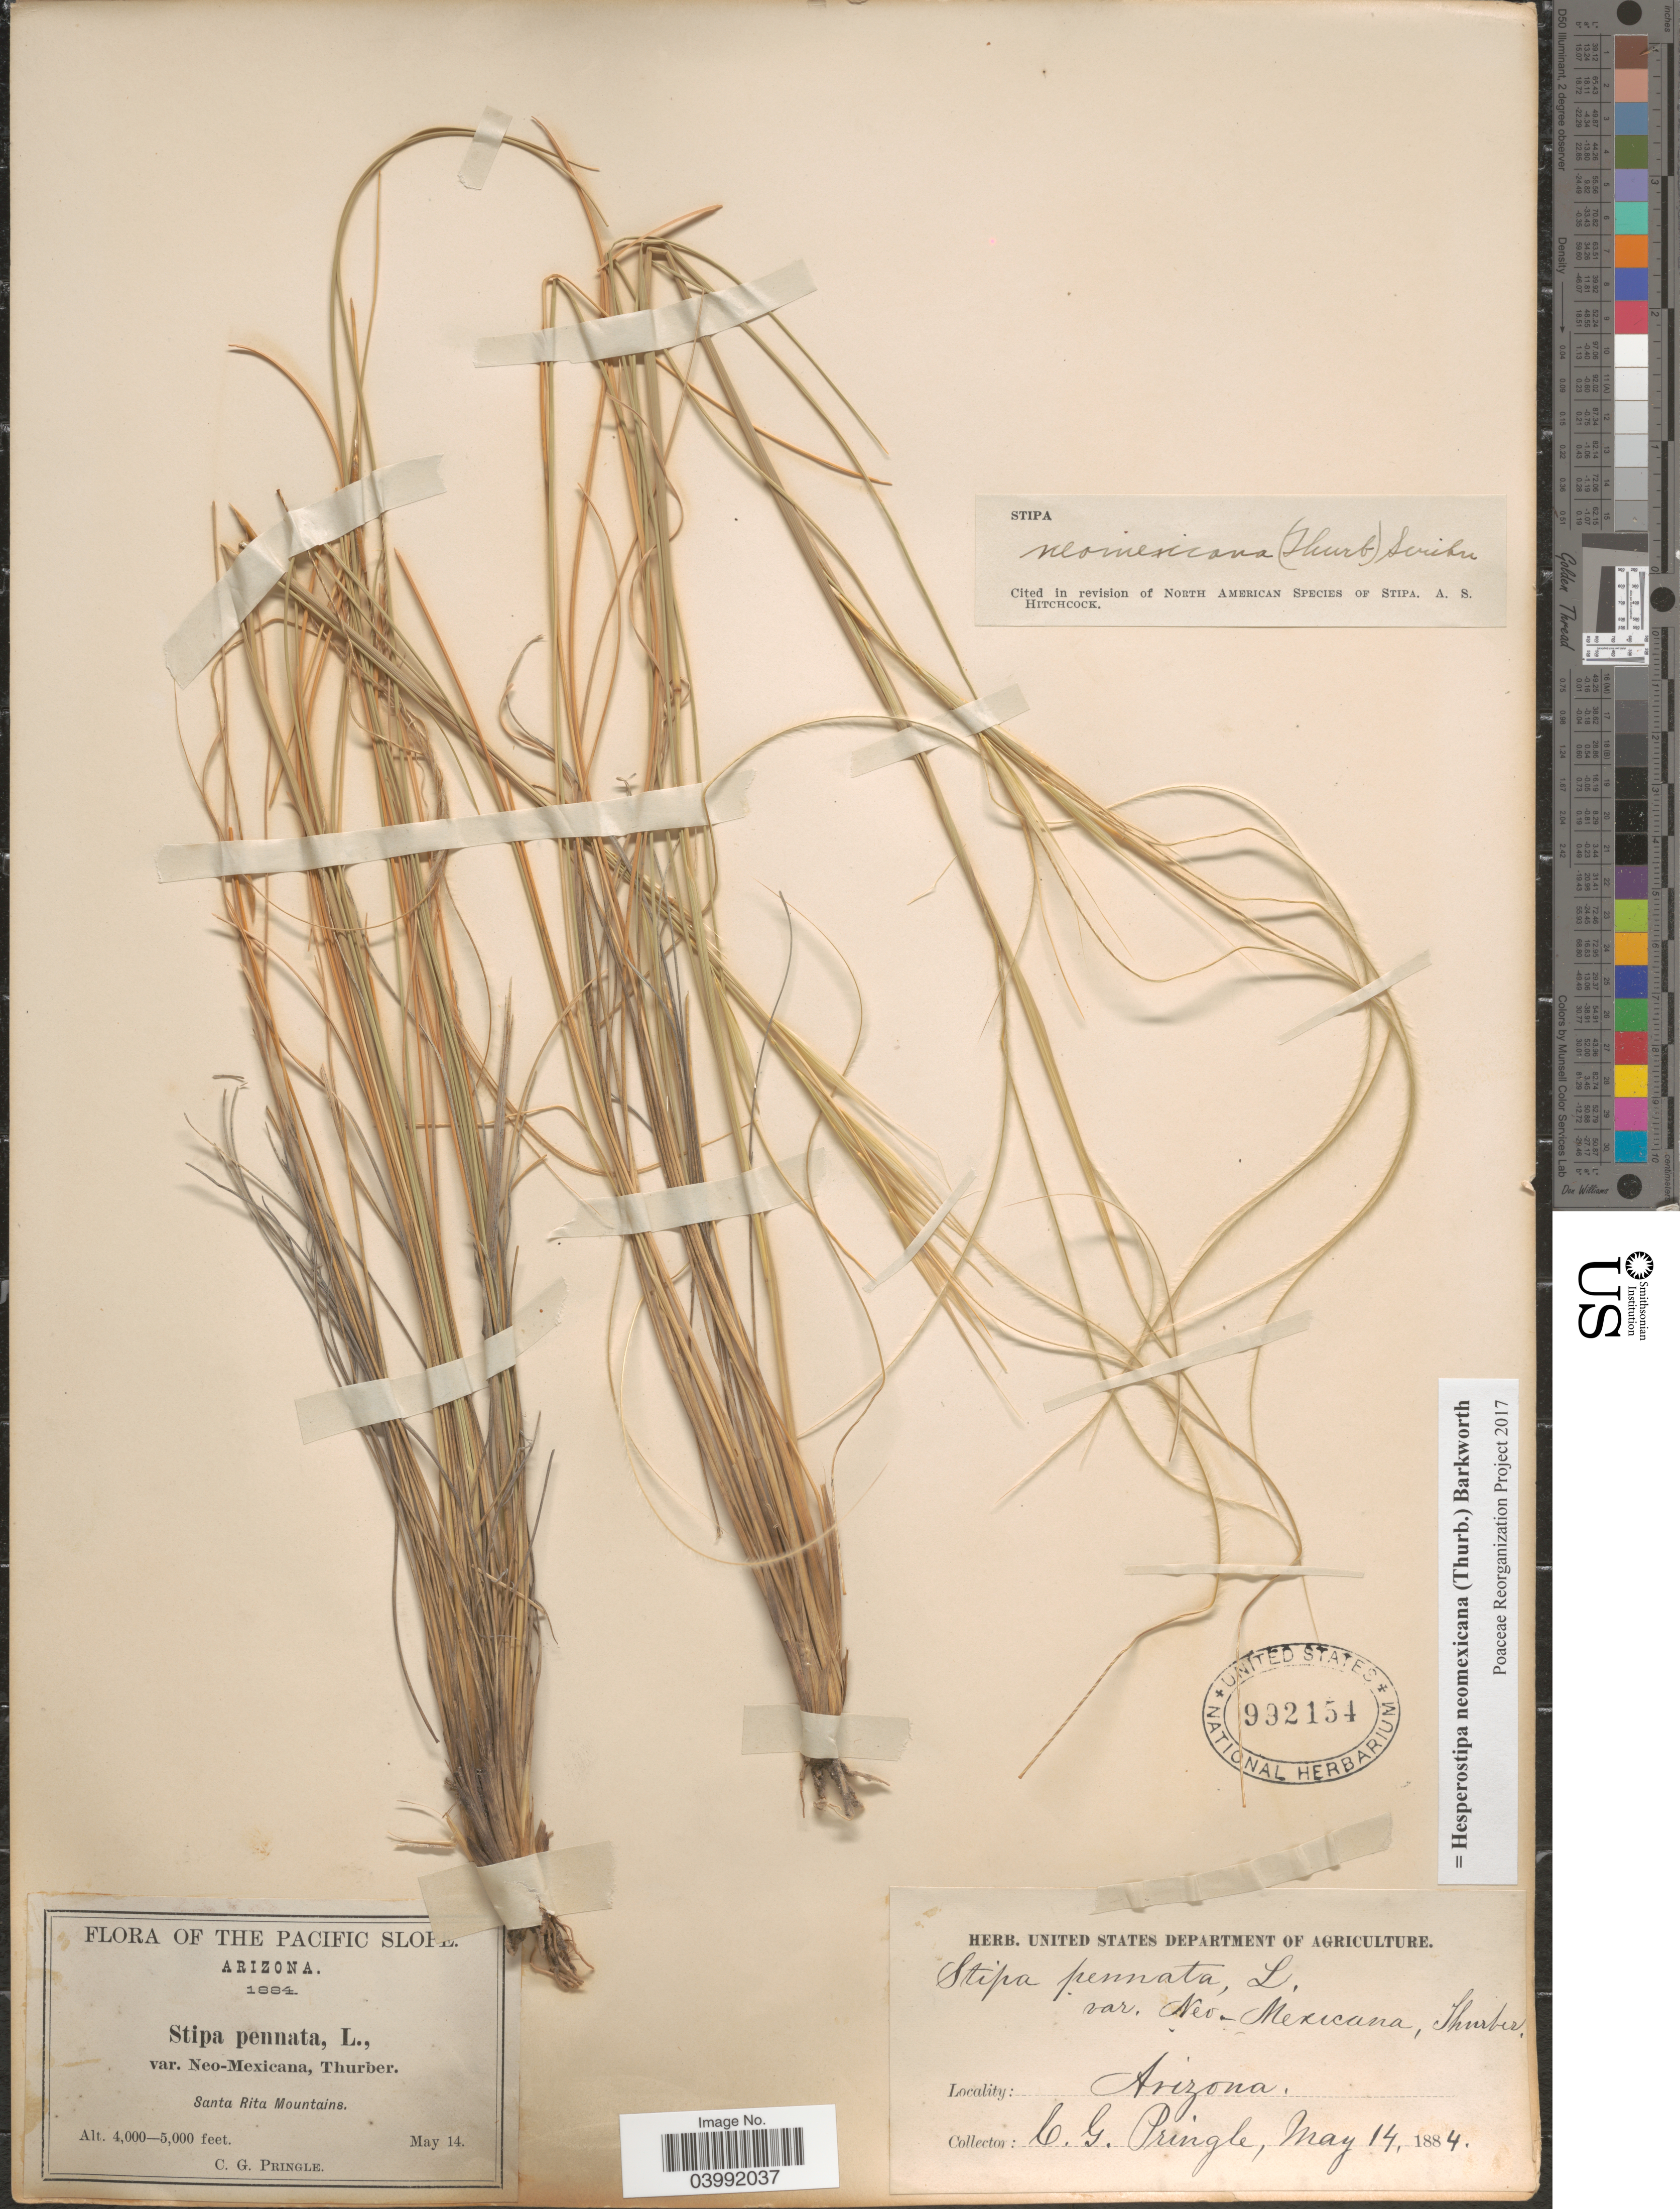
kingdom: Plantae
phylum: Tracheophyta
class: Liliopsida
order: Poales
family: Poaceae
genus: Hesperostipa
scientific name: Hesperostipa neomexicana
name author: (Thurb.) Barkworth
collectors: C. G. Pringle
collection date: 1884-05-14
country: United States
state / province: Arizona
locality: The Pacific Slope. Santa Rita Mountains.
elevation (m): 1219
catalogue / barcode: US 992154